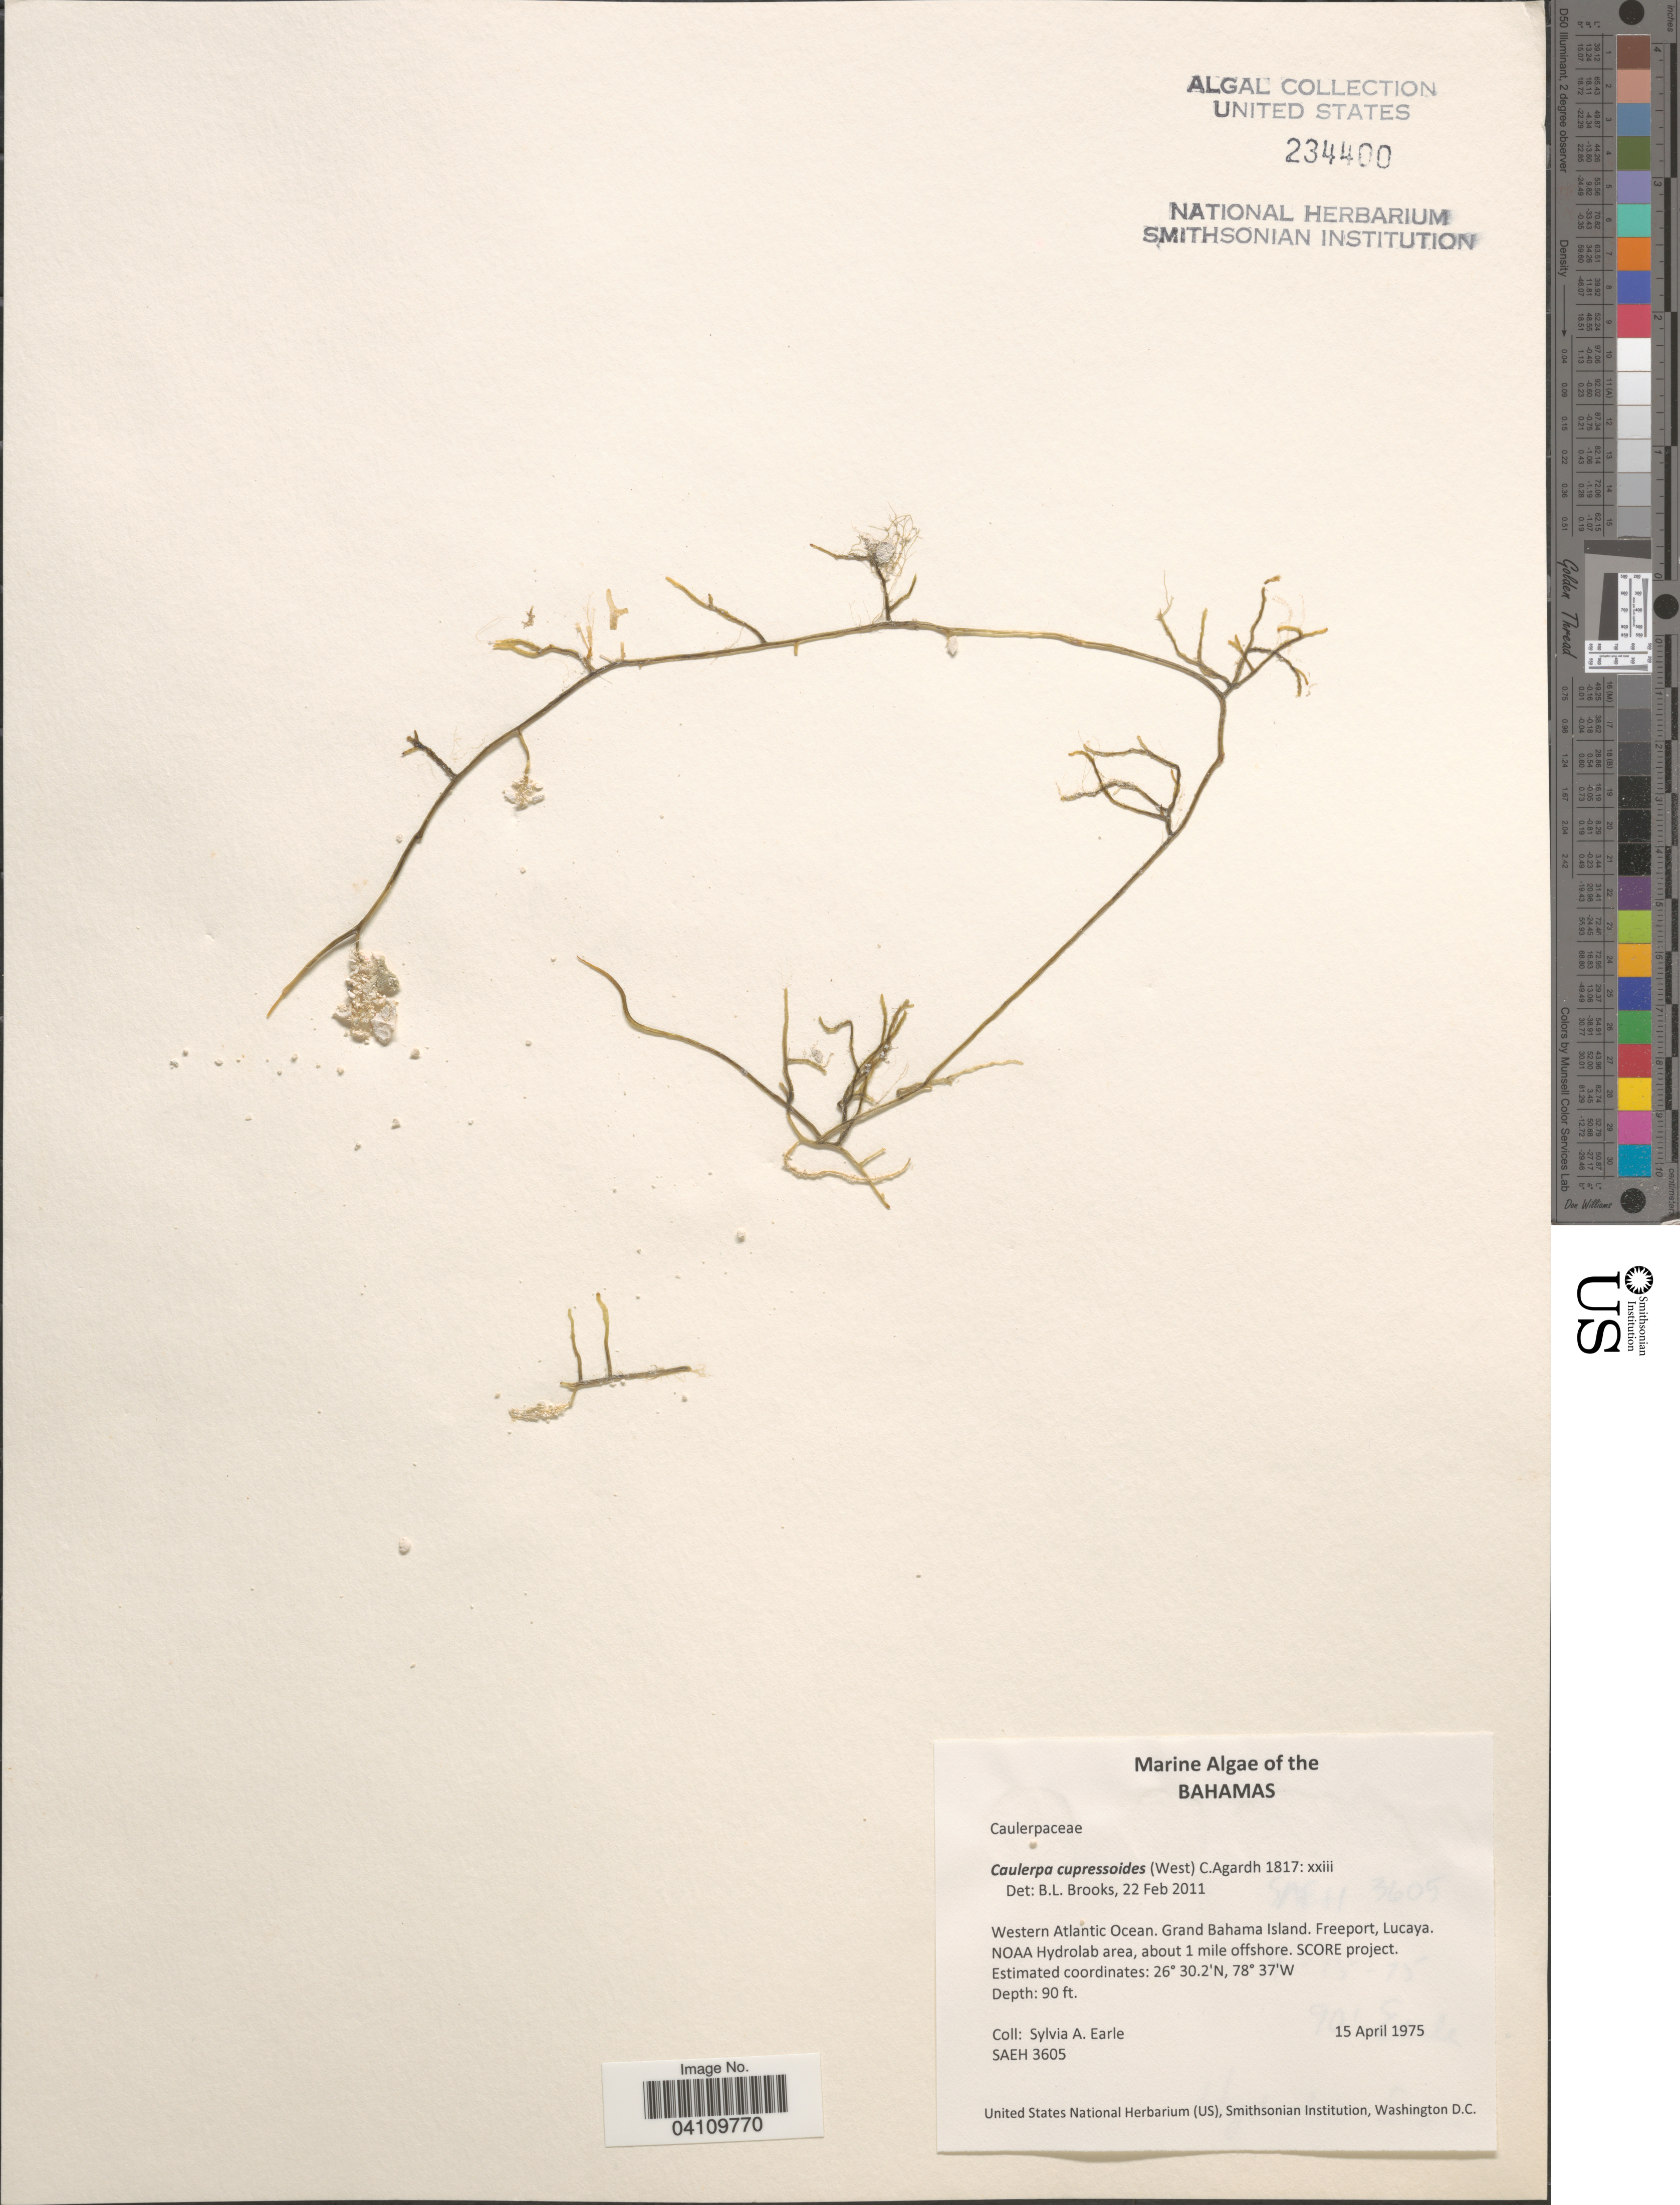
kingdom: Plantae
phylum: Chlorophyta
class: Ulvophyceae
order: Bryopsidales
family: Caulerpaceae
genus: Caulerpa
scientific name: Caulerpa cupressoides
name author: (Vahl) C. Agardh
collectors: S. A. Earle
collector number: SAEH 3605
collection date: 1975-04-15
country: Bahamas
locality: Western Atlantic Ocean. Grand Bahama Island. Freeport, Lucaya. NOAA Hydrolab area, about 1 mile offshore. SCORE project.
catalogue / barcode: US 234400